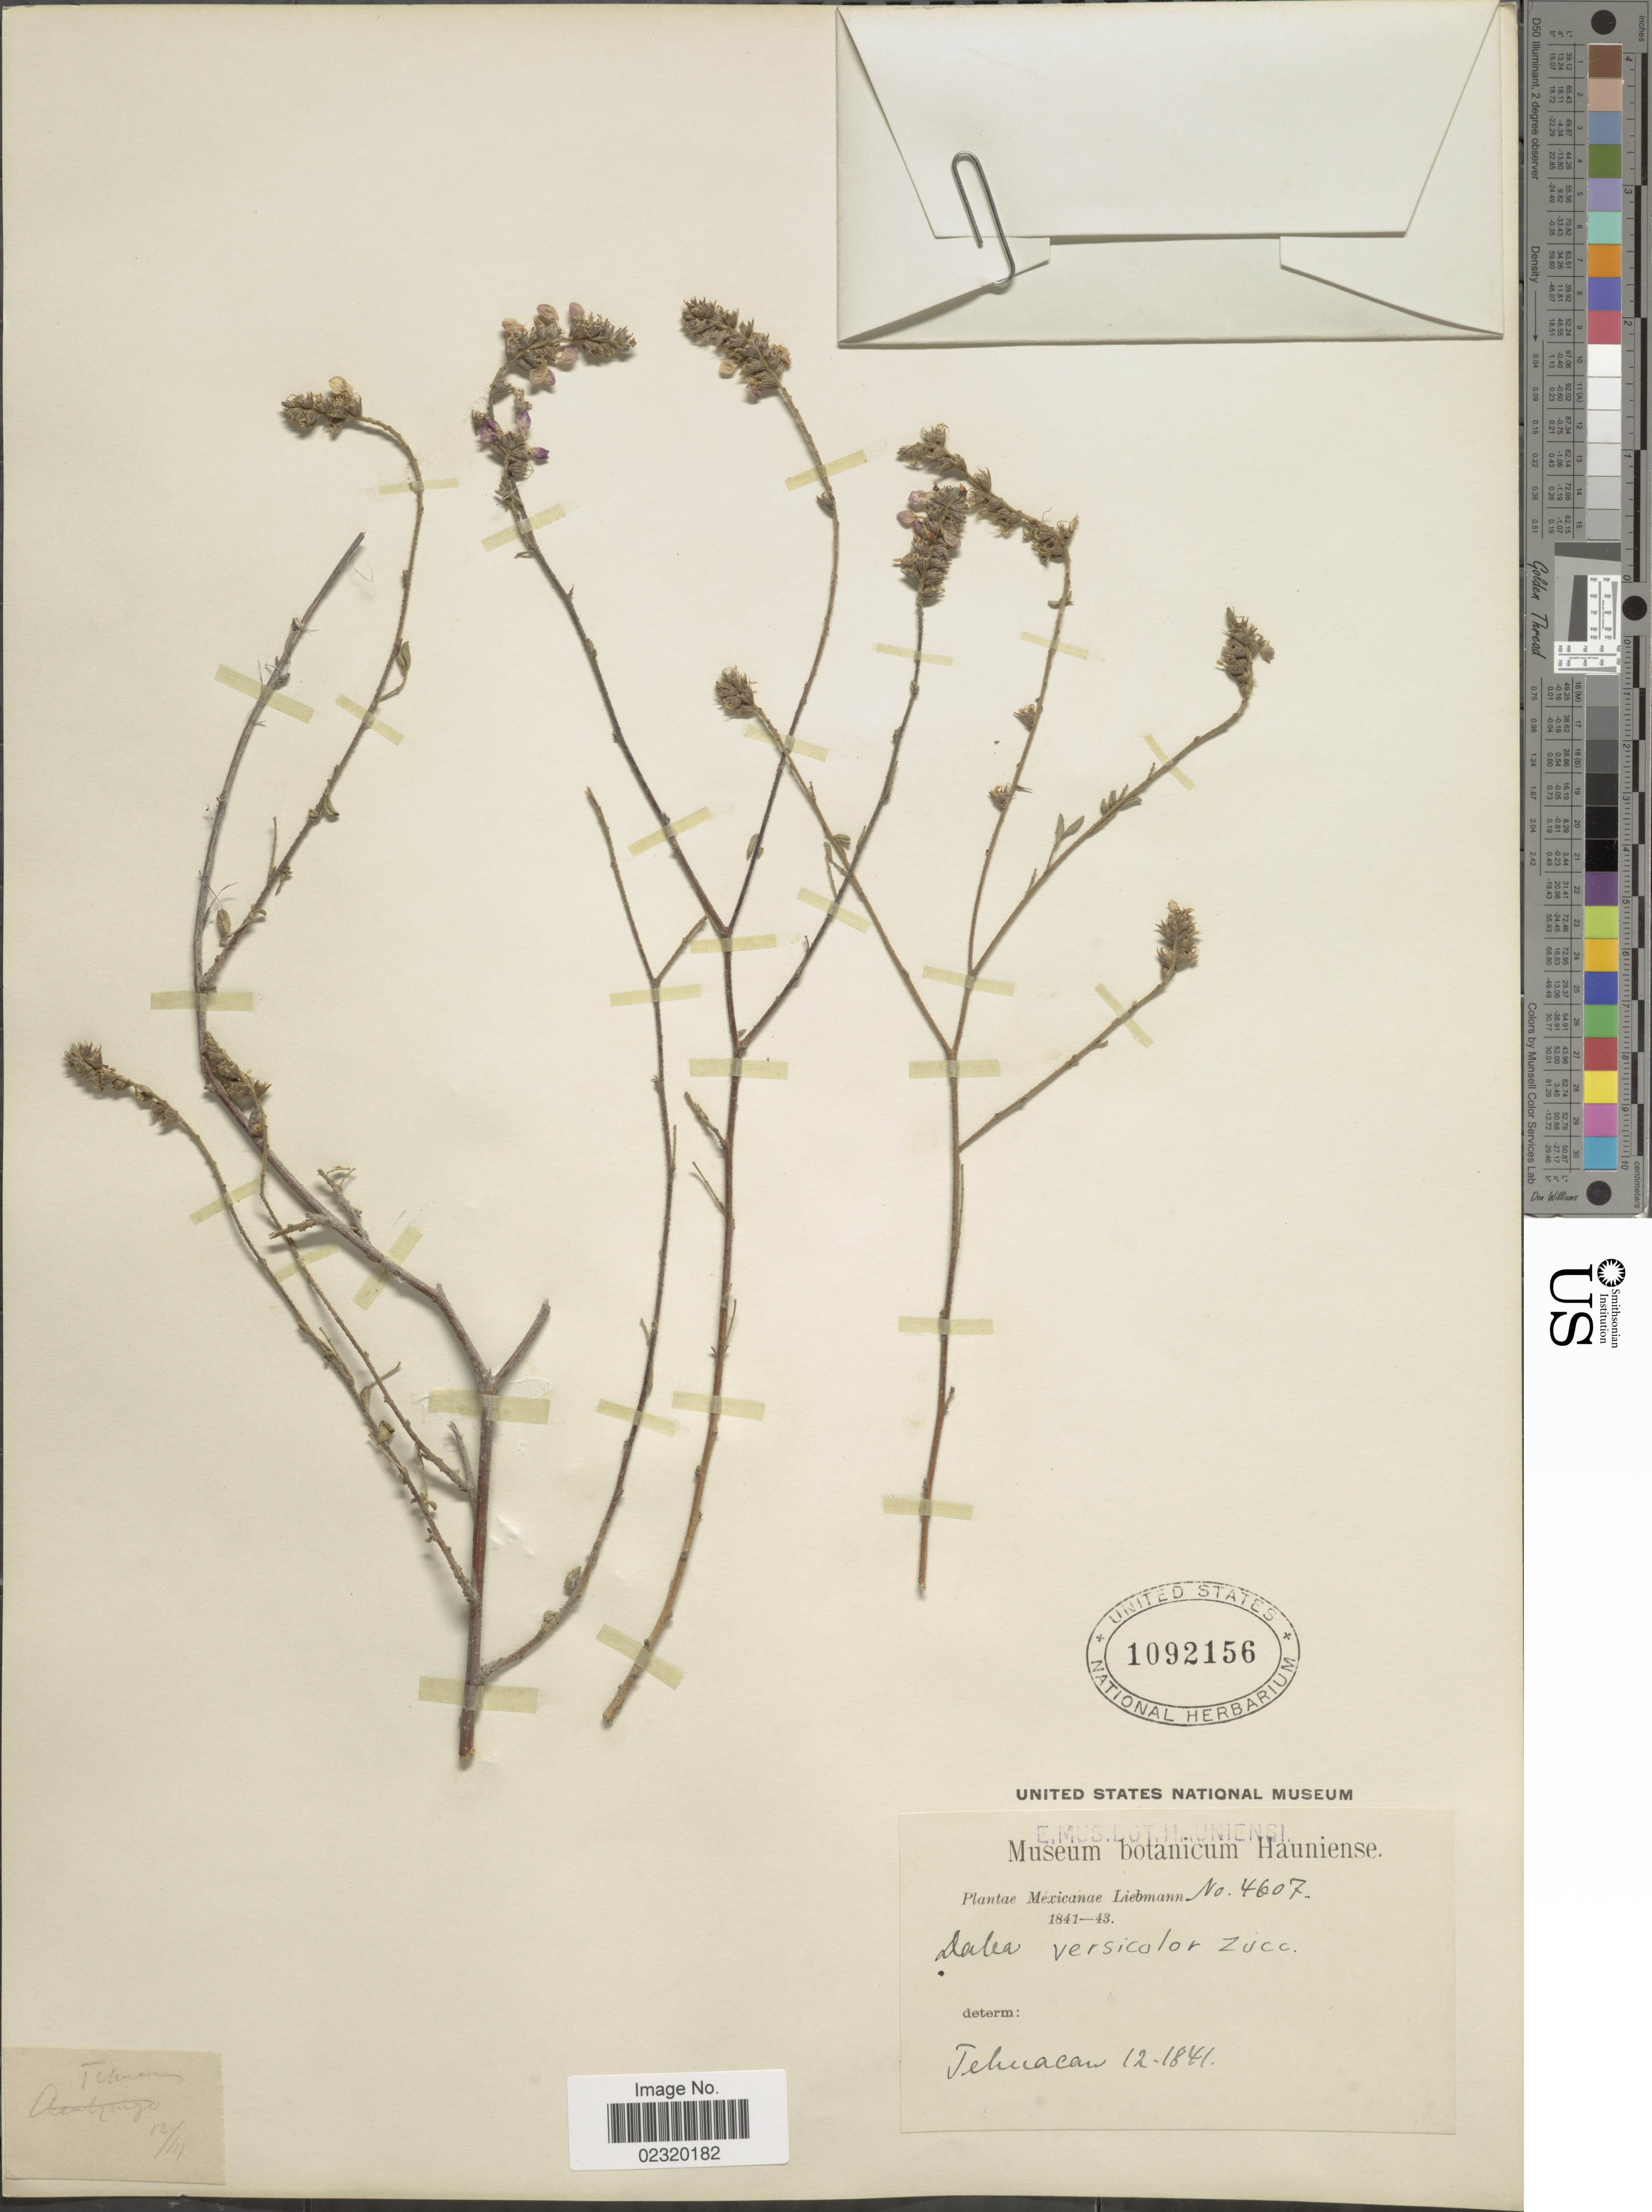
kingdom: Plantae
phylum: Tracheophyta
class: Magnoliopsida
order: Fabales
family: Fabaceae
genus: Dalea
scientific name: Dalea versicolor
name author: Zucc.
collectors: Liebmann, --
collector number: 4607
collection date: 1841-12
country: Mexico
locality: Tehuacan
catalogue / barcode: US 1092156